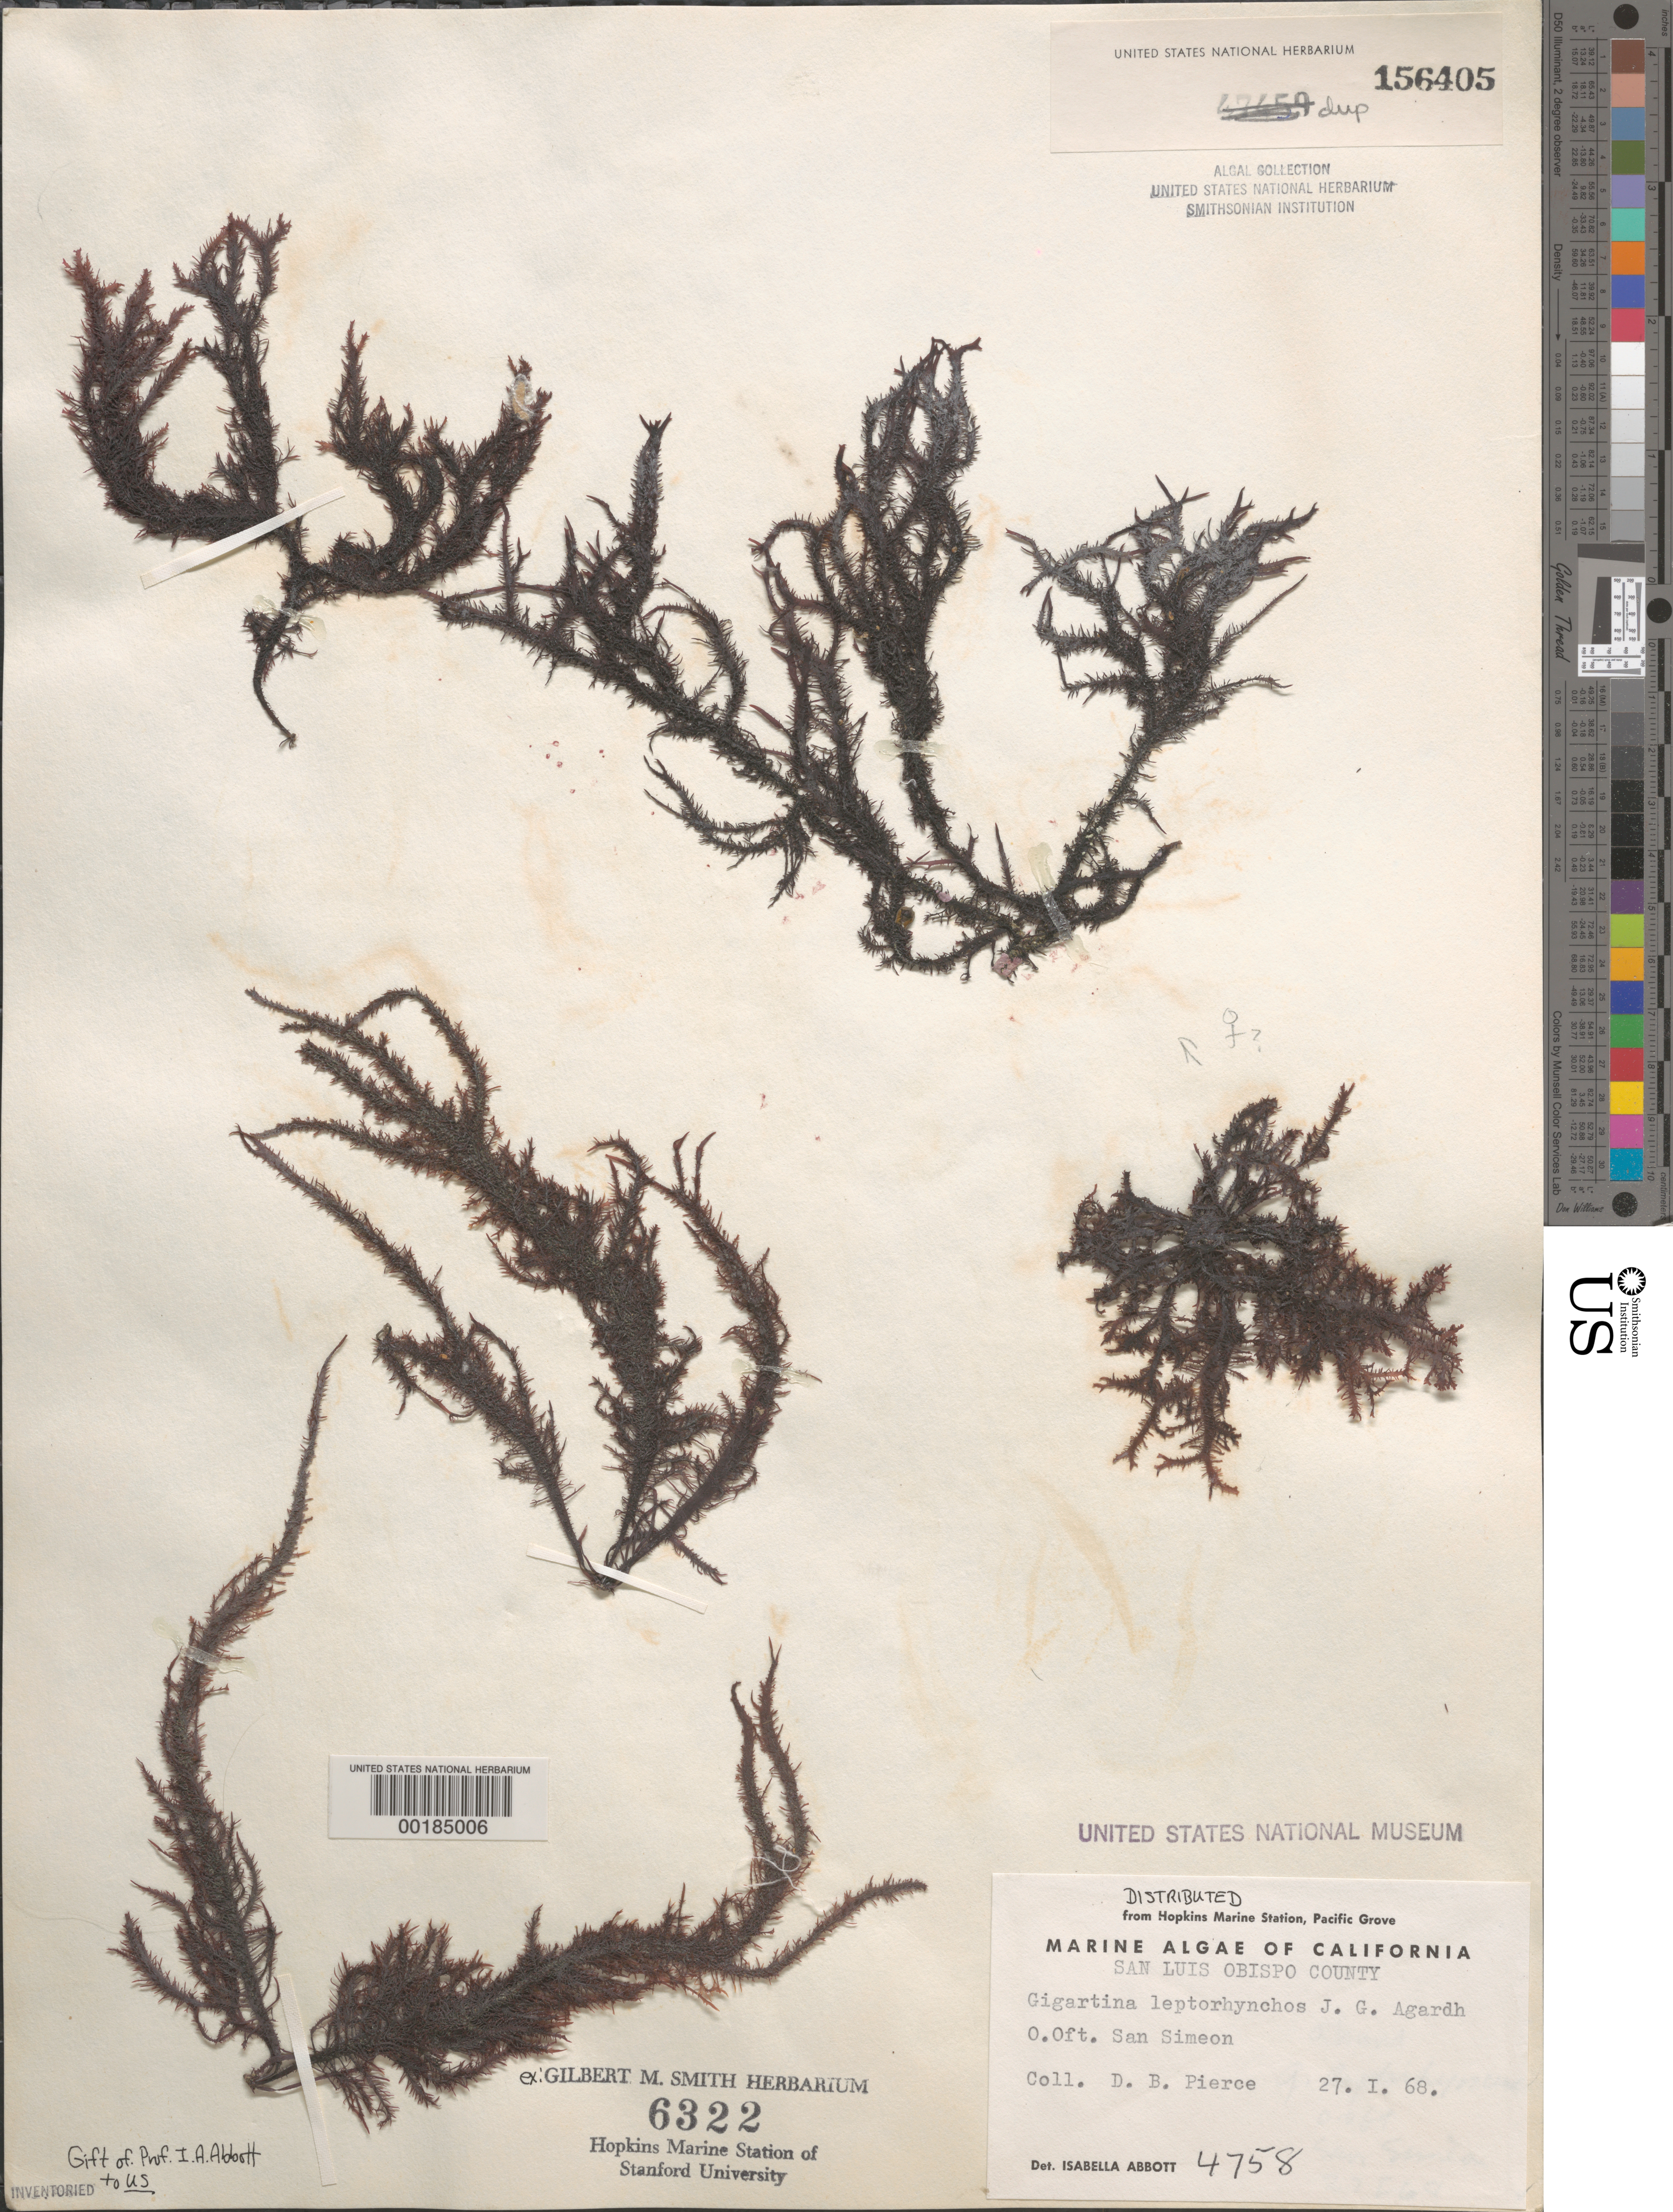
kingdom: Plantae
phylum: Rhodophyta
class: Florideophyceae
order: Gigartinales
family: Gigartinaceae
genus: Mazzaella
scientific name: Mazzaella leptorhynchos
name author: (J. Agardh) Leister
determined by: Algae name updating Project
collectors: D. Pierce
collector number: IAA 4758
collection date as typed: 27 Jan 1968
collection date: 1968-01-27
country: United States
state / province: California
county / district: San Luis Obispo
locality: San Simeon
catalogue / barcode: US 156405